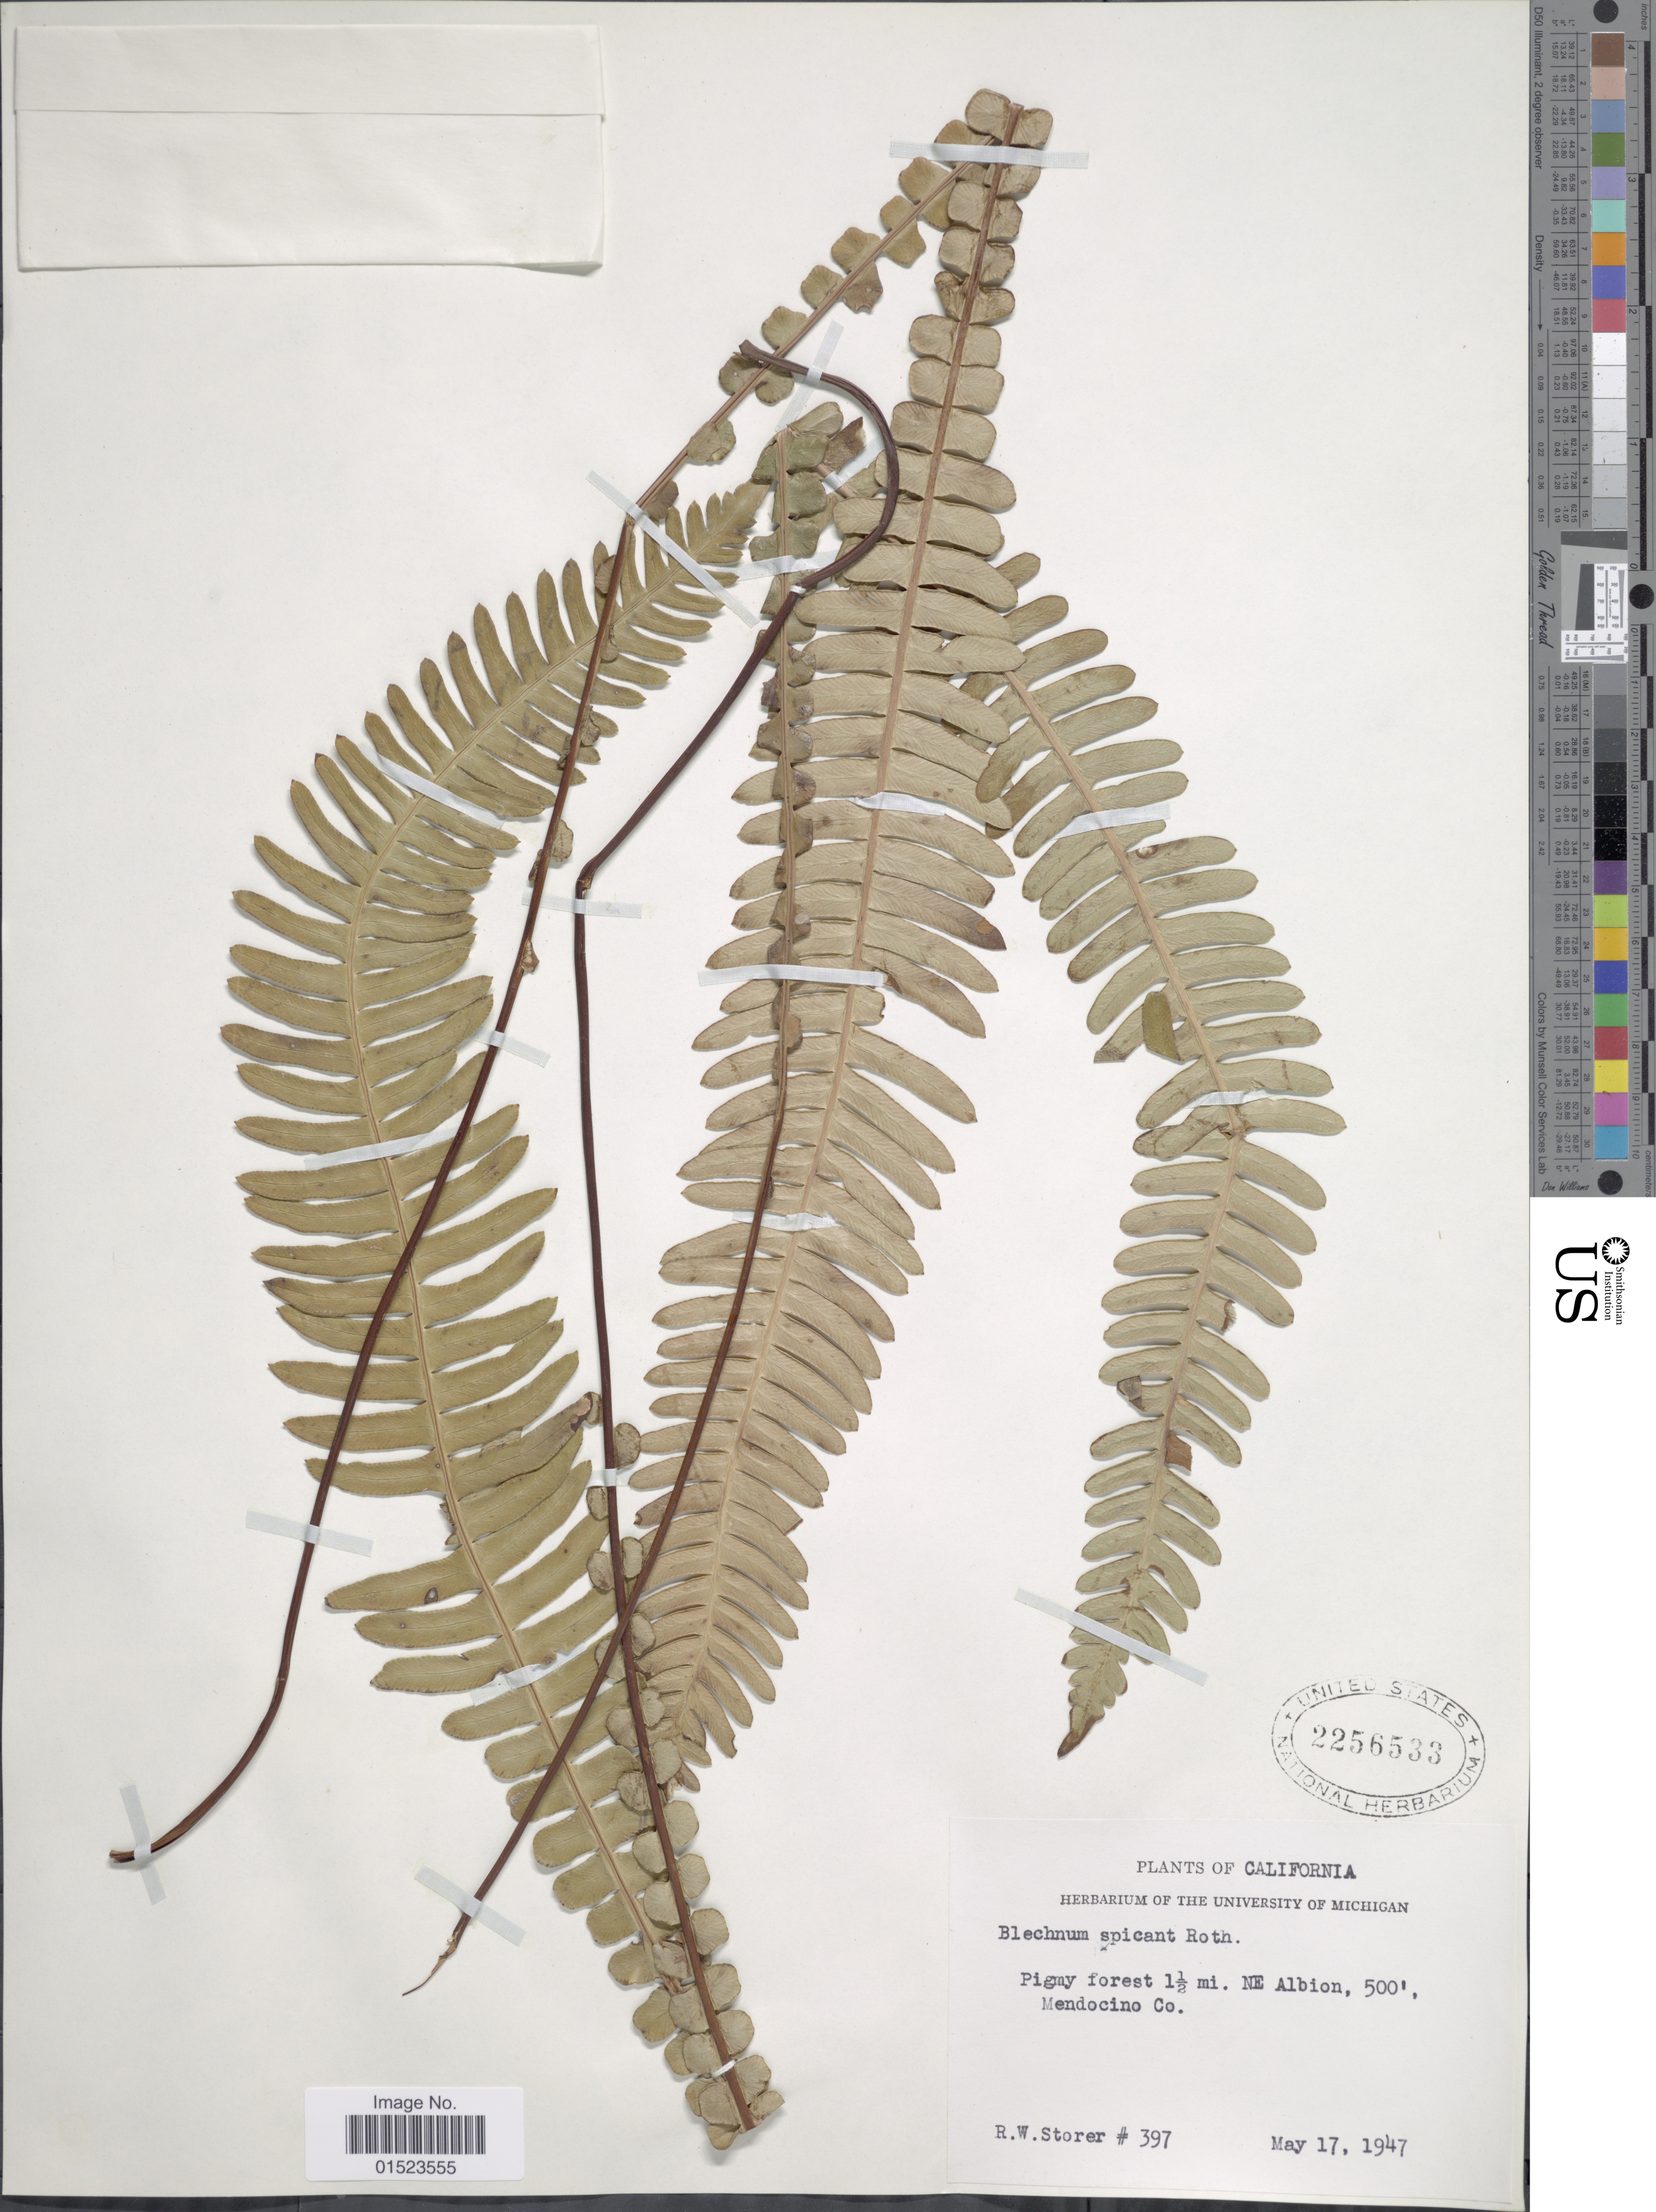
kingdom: Plantae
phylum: Tracheophyta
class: Polypodiopsida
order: Polypodiales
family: Blechnaceae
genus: Blechnum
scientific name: Blechnum spicant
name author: (L.) Sm.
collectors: R. Storer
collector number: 397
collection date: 1947-05-17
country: United States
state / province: California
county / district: Mendocino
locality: Pigmy forest 1½ mi. NE Albion, Mendocino Co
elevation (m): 152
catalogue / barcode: US 2256533